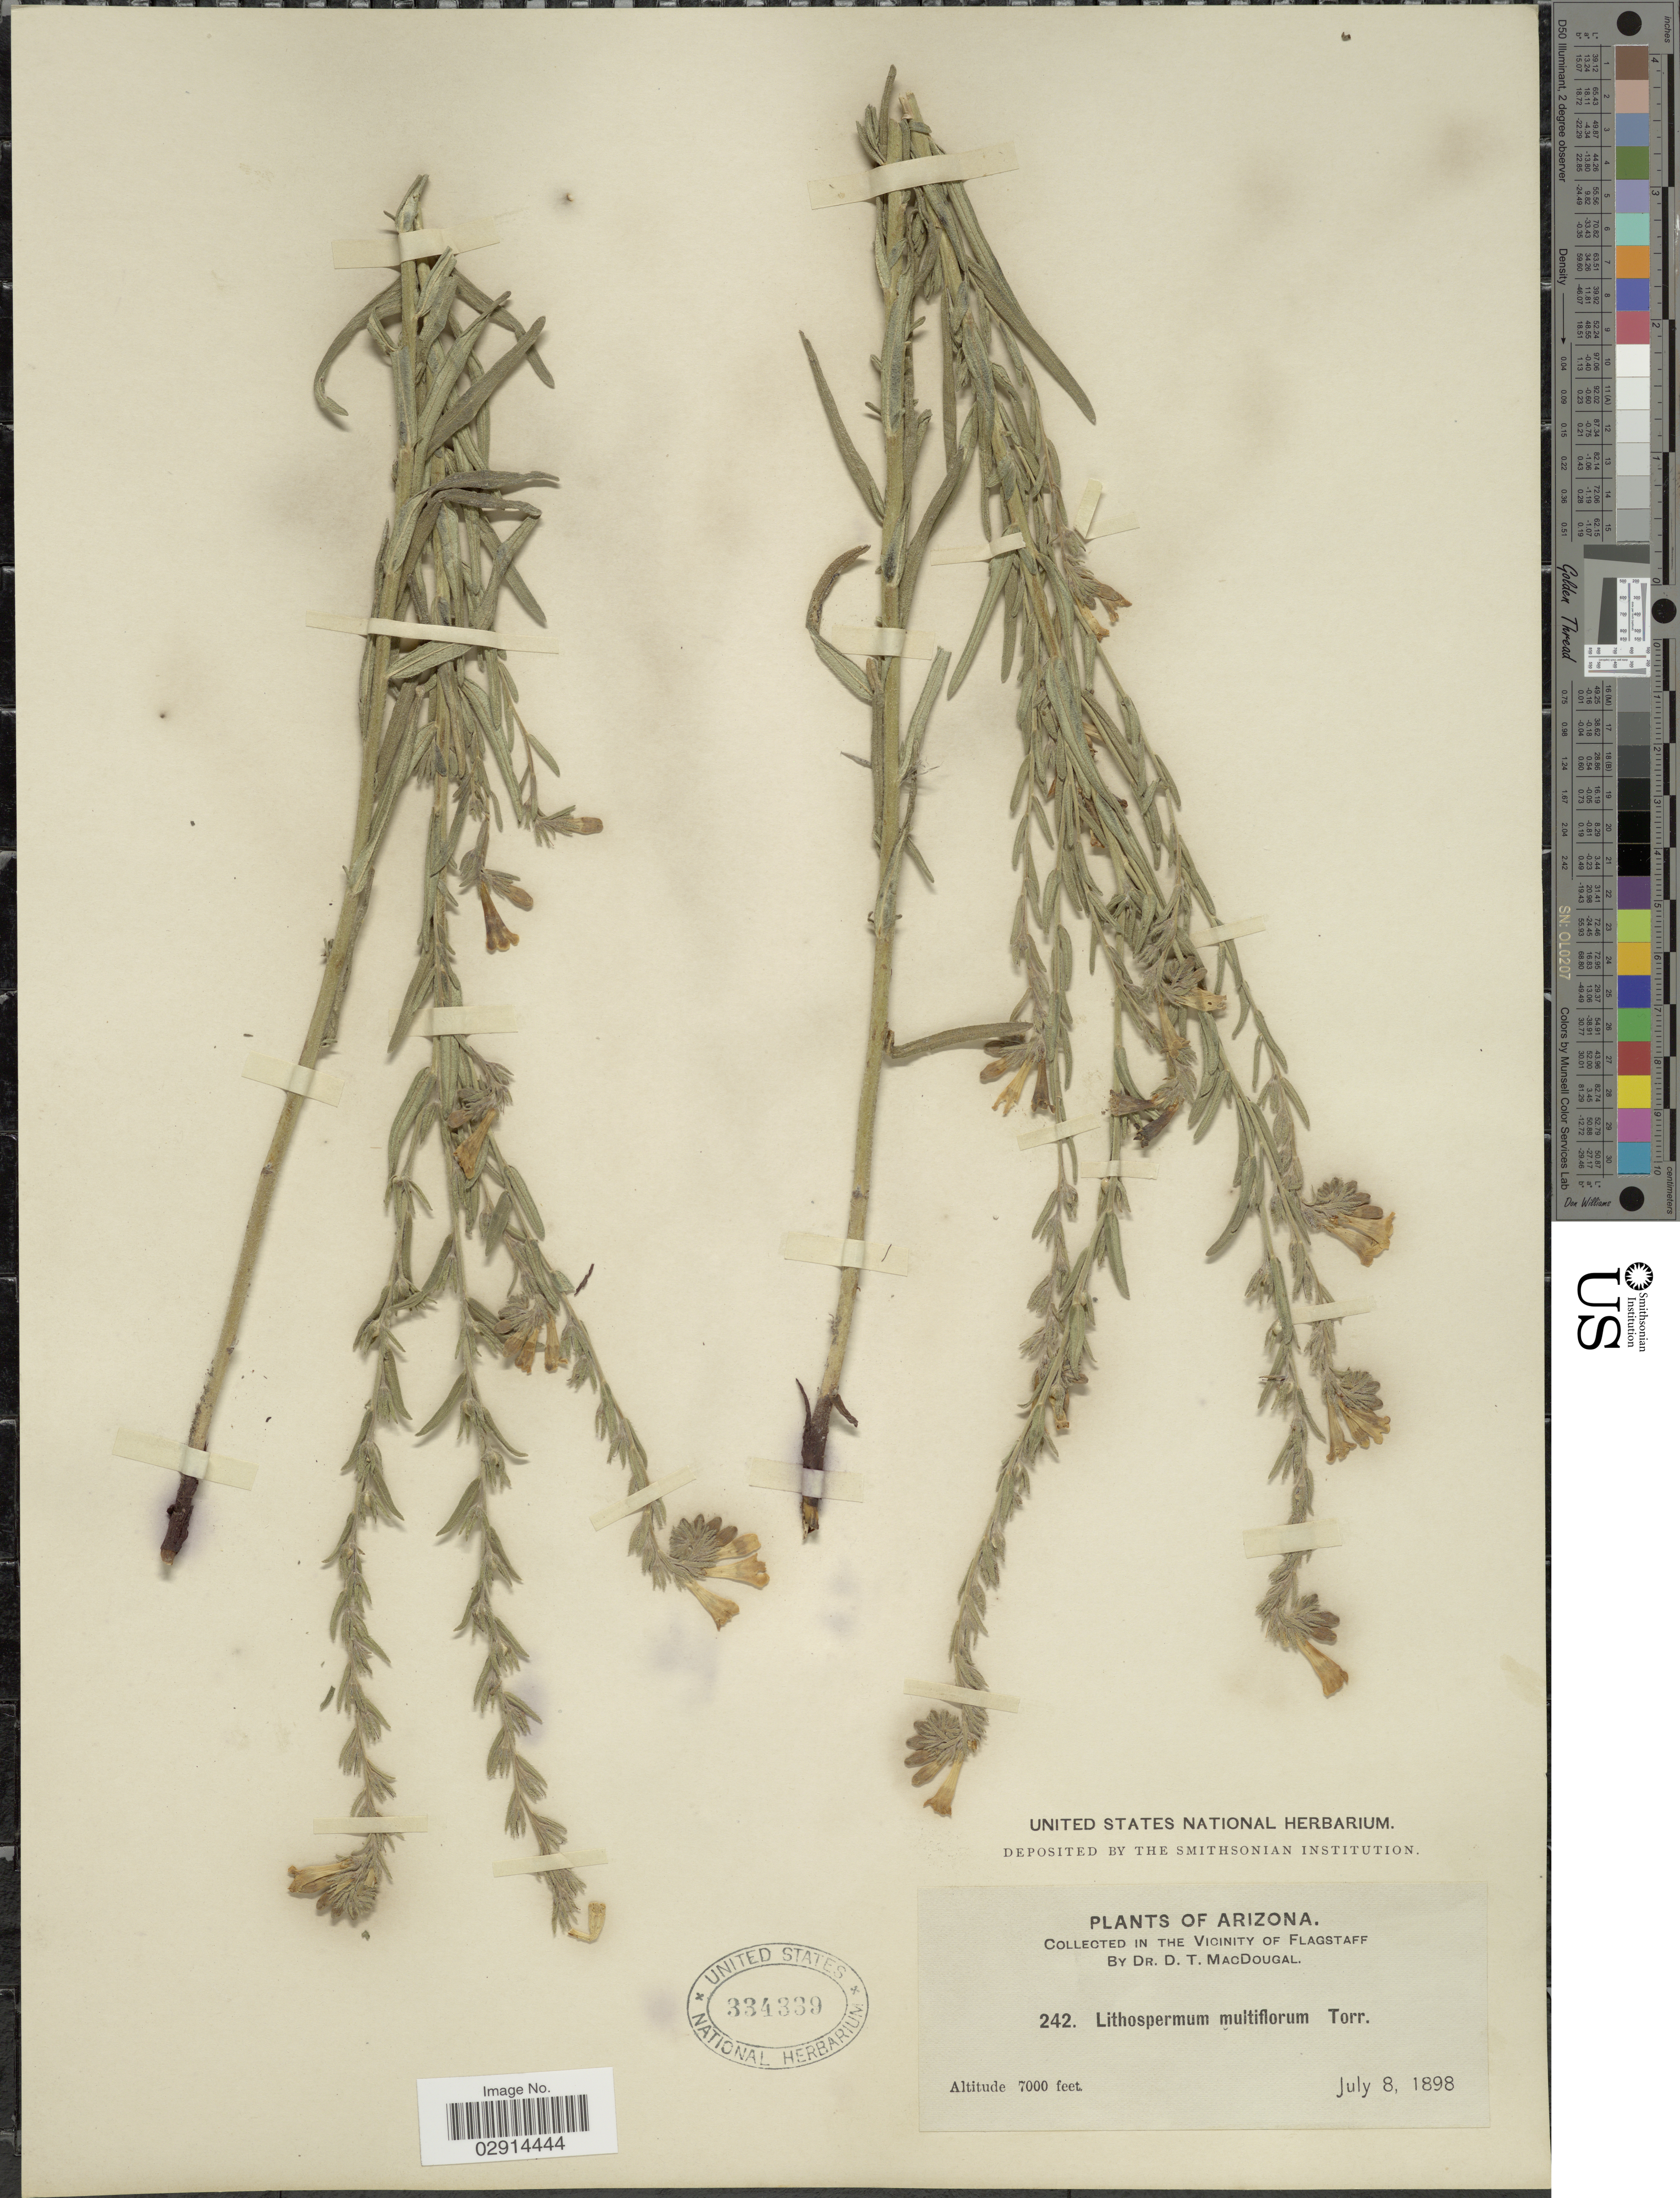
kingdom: Plantae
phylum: Tracheophyta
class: Magnoliopsida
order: Boraginales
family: Boraginaceae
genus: Lithospermum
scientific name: Lithospermum multiflorum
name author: Torr. ex A. Gray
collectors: D. T. MacDougal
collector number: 242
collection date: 1898-07-08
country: United States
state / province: Arizona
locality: In the vicinity of Flagstaff.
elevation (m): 2134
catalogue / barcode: US 334339